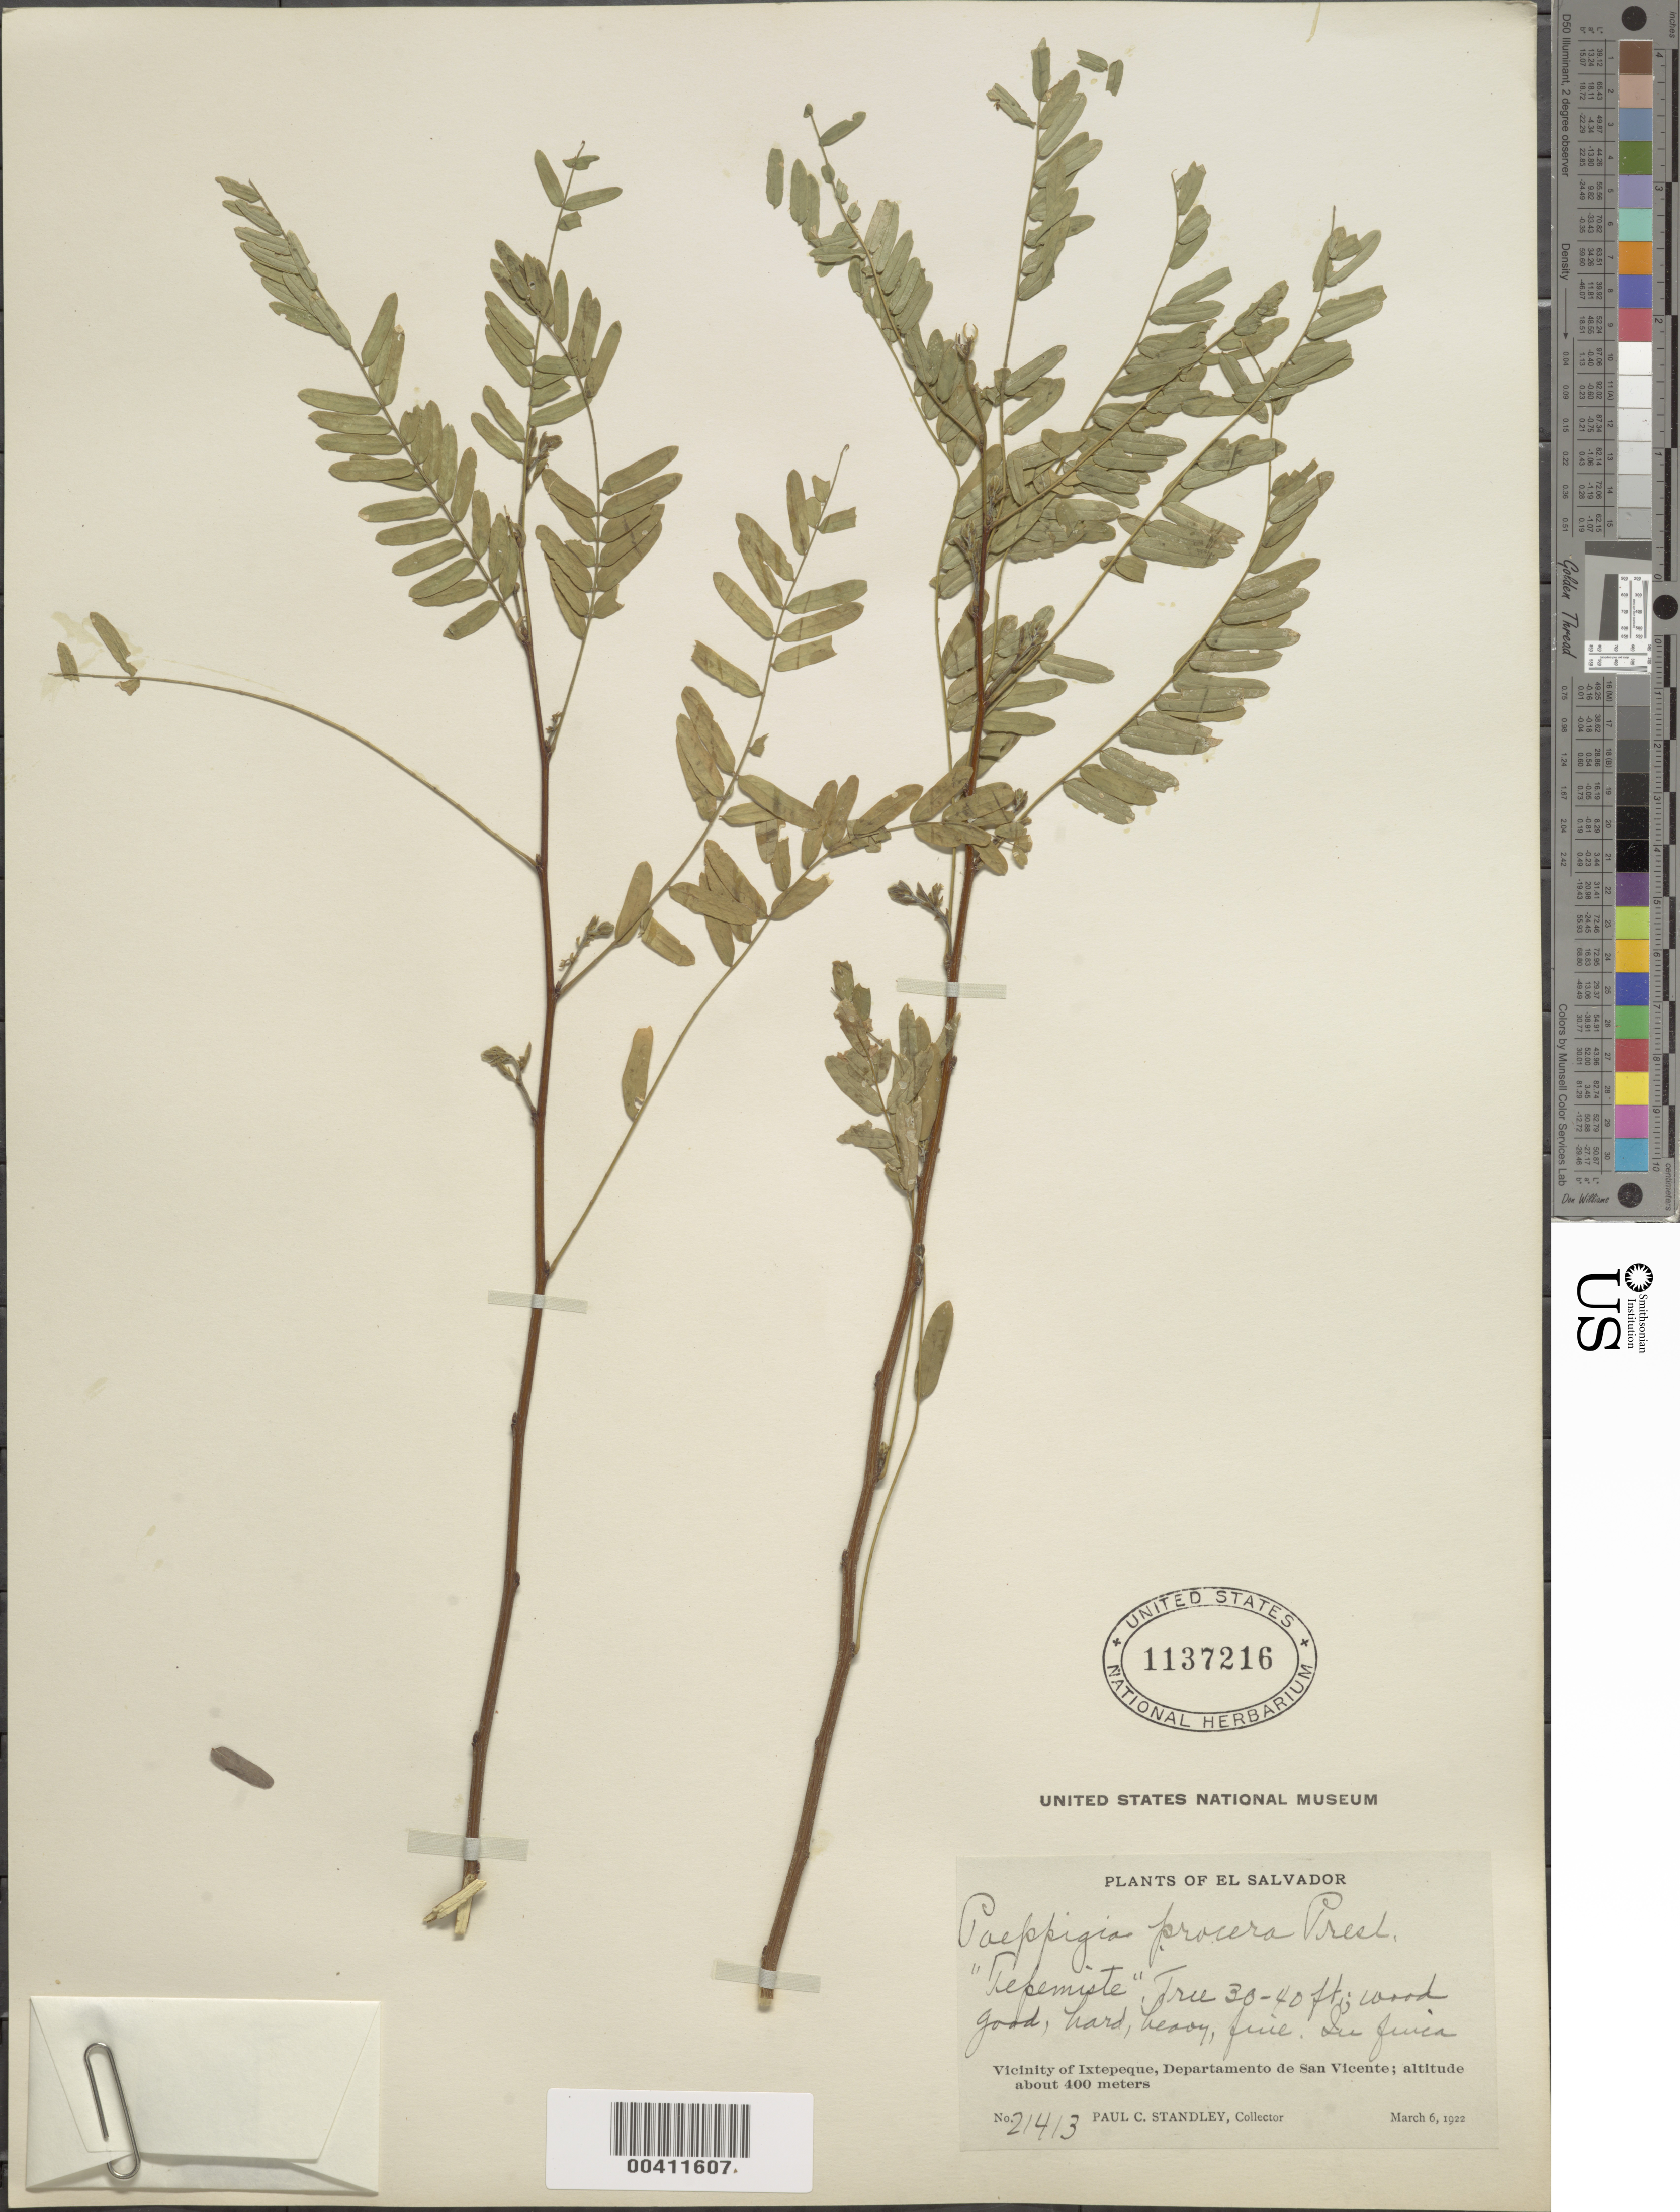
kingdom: Plantae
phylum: Tracheophyta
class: Magnoliopsida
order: Fabales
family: Fabaceae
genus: Poeppigia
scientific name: Poeppigia procera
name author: C. Presl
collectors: P. C. Standley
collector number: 21413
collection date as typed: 06 Mar 1922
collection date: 1922-03-06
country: El Salvador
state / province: San Vincente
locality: Vicinity of ixtepeque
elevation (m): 400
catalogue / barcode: US 1137216